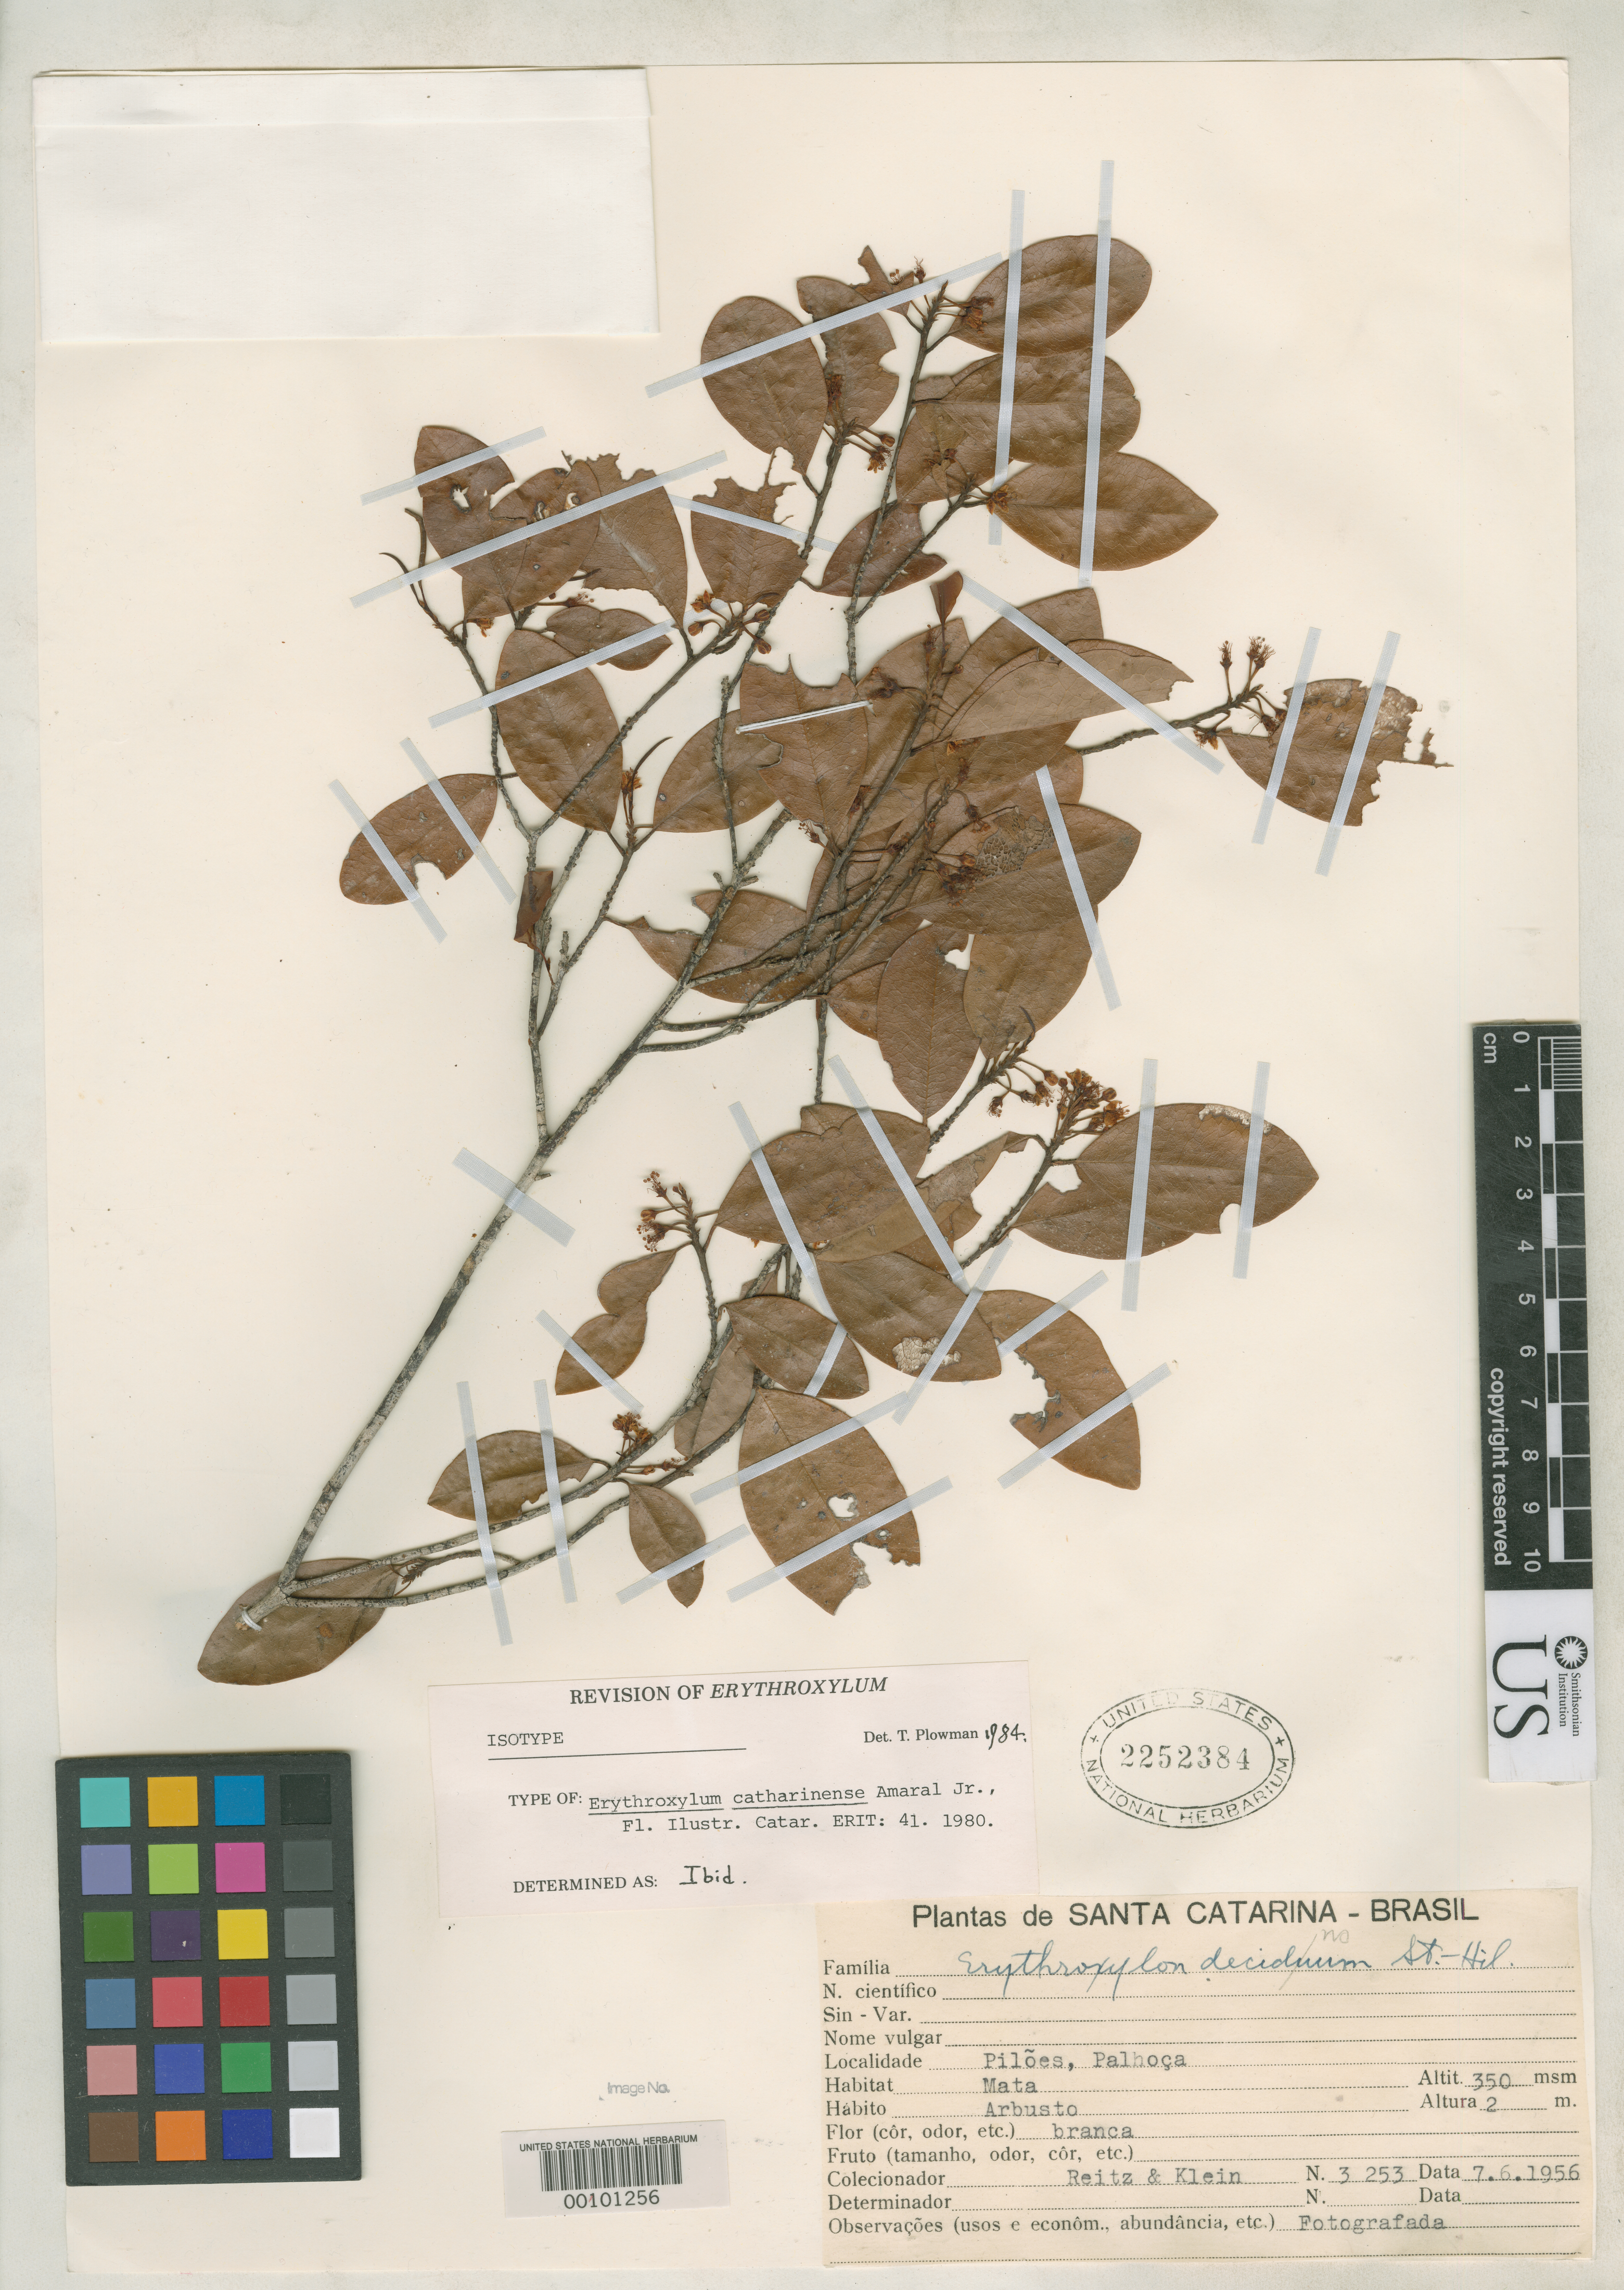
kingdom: Plantae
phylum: Tracheophyta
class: Magnoliopsida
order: Malpighiales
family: Erythroxylaceae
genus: Erythroxylum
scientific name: Erythroxylum catharinense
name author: Amaral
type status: Isotype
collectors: R. Reitz & R. M. Klein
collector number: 3253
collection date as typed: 07 Jun 1956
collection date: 1956-06-07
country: Brazil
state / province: Santa Catarina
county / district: Palhoça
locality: Piloes.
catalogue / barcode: US 2252384